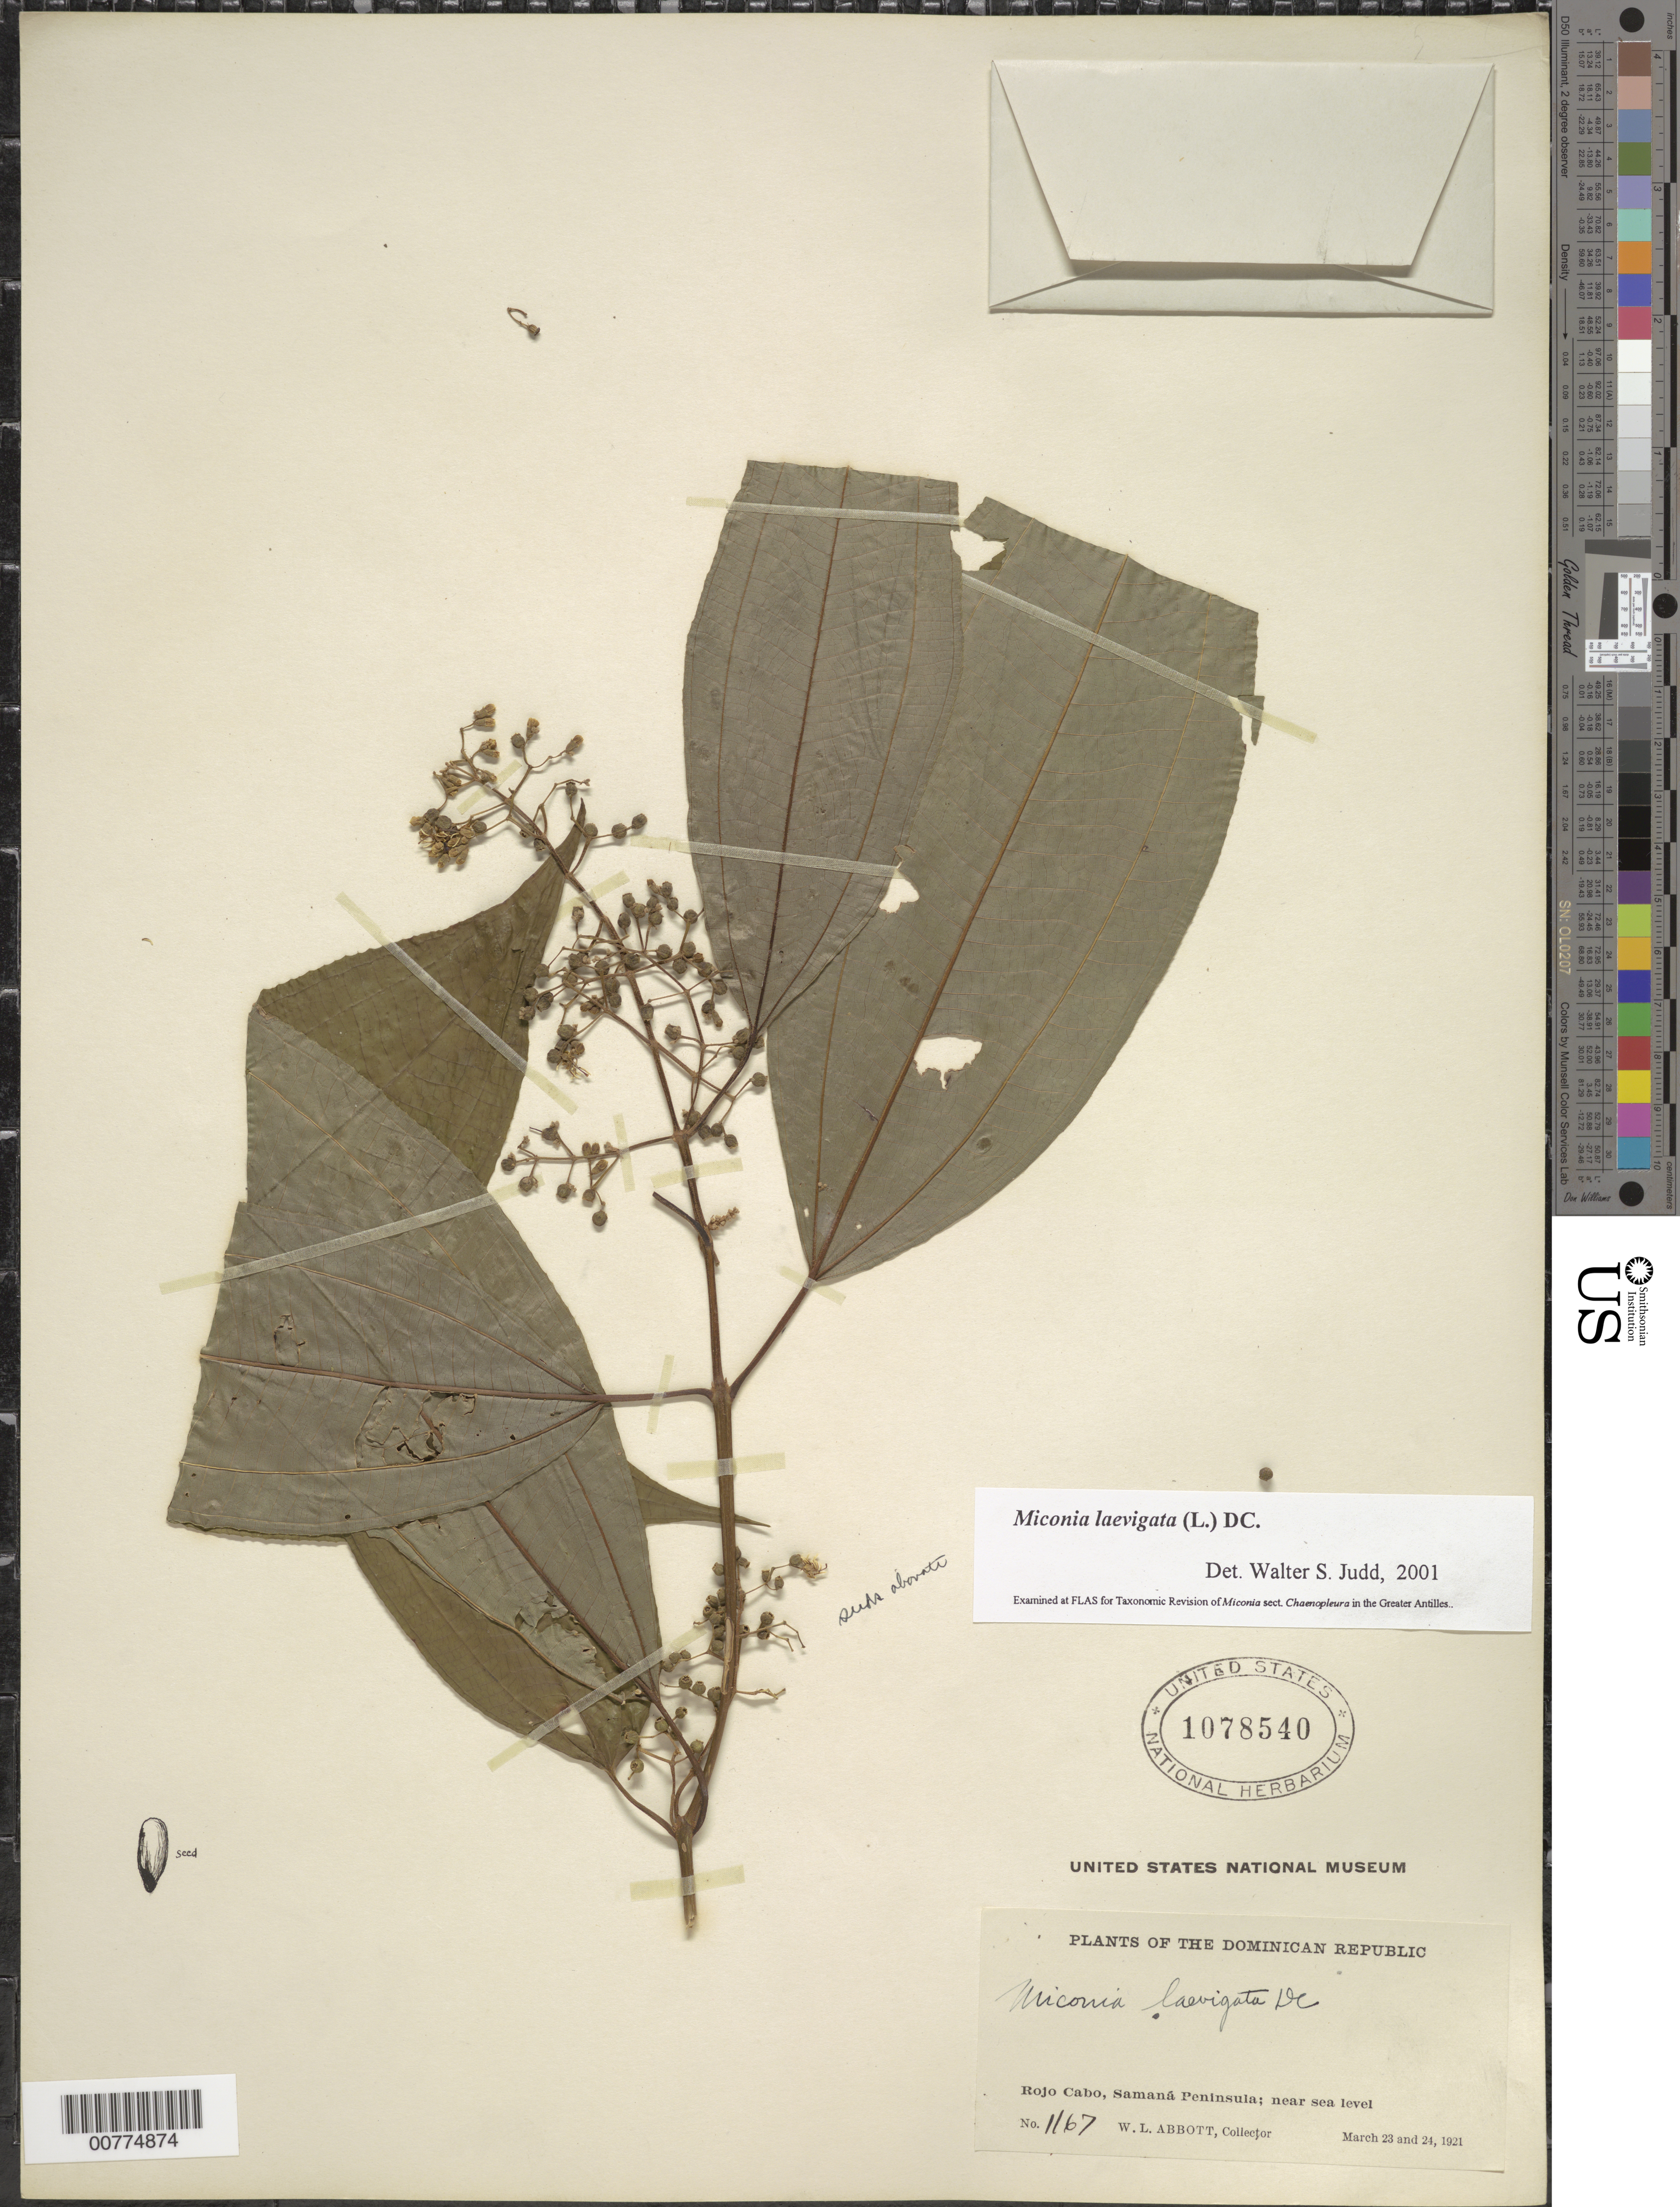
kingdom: Plantae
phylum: Tracheophyta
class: Magnoliopsida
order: Myrtales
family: Melastomataceae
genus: Miconia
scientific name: Miconia laevigata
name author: (L.) D. Don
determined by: Judd, Walter S.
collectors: W. L. Abbott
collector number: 1167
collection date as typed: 23 Mar 1910 to 24 Mar 1921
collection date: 1910-03-23/1921-03-24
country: Dominican Republic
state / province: Samana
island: Hispaniola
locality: Rojo Cabo.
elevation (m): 0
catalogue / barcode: US 1078540